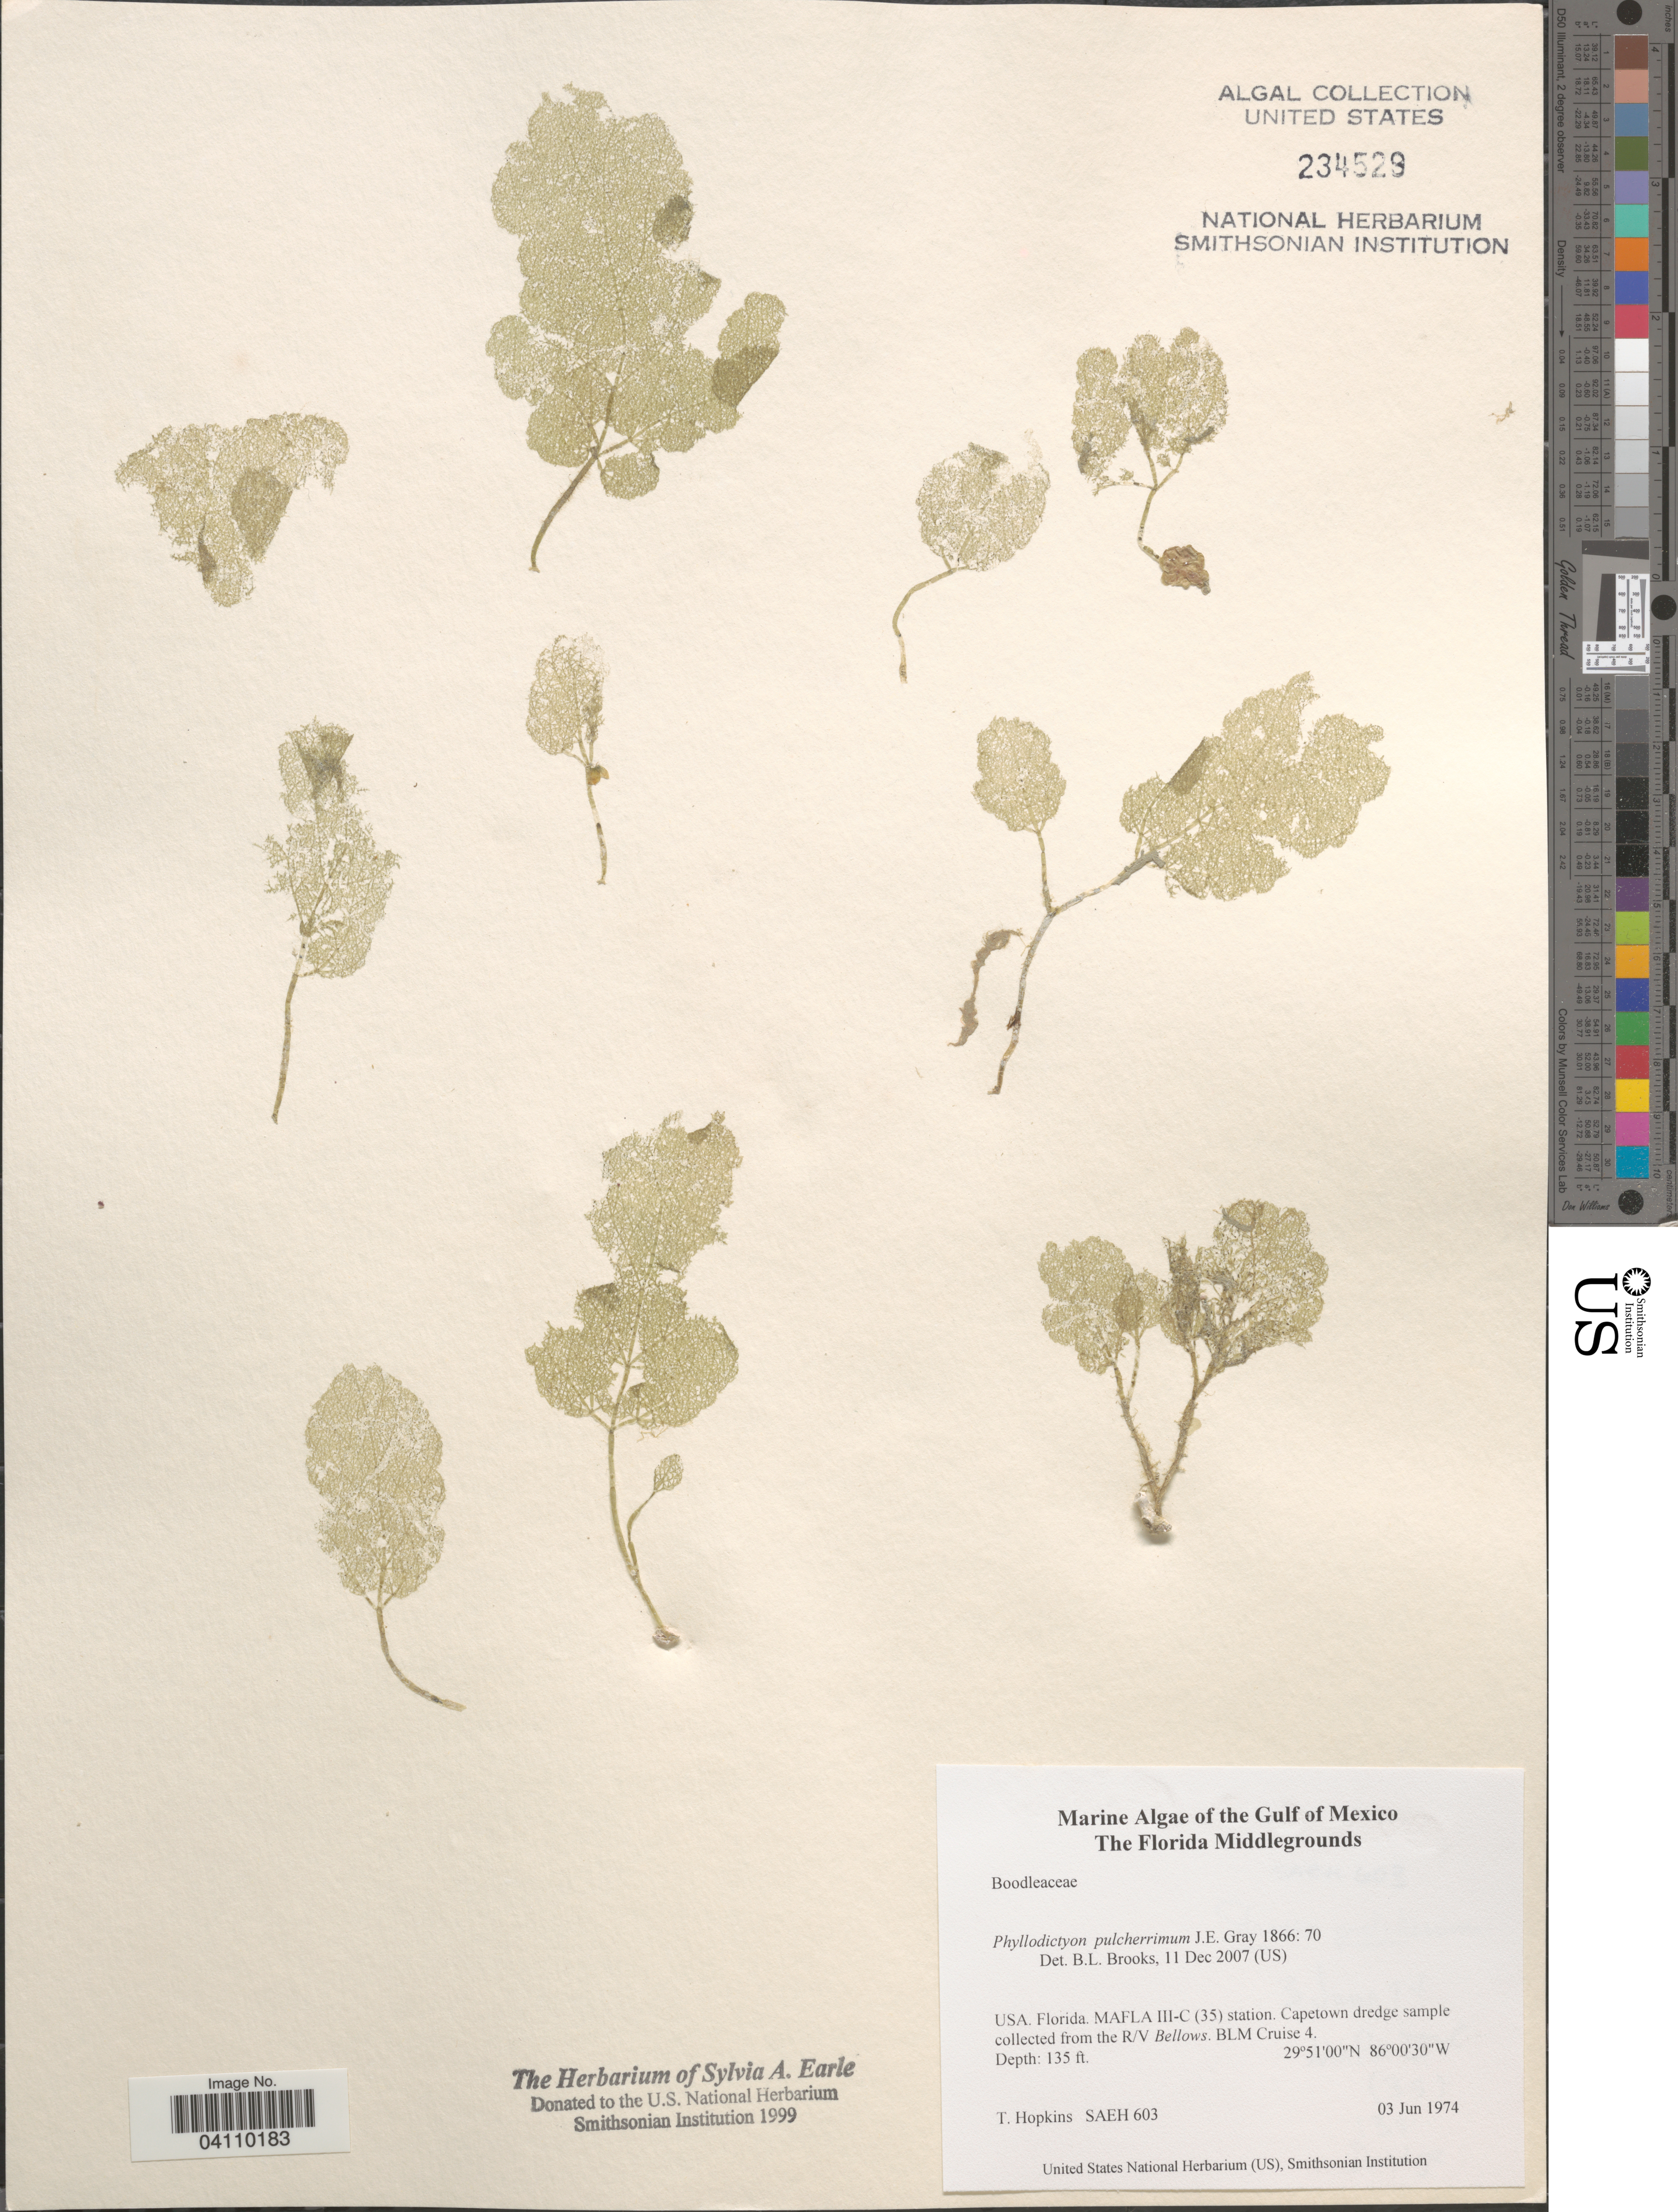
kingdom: Plantae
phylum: Chlorophyta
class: Ulvophyceae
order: Siphonocladales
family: Boodleaceae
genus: Phyllodictyon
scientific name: Phyllodictyon pulcherrimum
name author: J.E. Gray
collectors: T. Hopkins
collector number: SAEH603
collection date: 1974-06-03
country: United States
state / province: Florida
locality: The Gulf of Mexico. The Florida Middlegrounds. MAFLA III-C (35) station. Capetown dredge sample collected from the R/V Bellows. BLM Cruise 4.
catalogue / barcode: US 234529